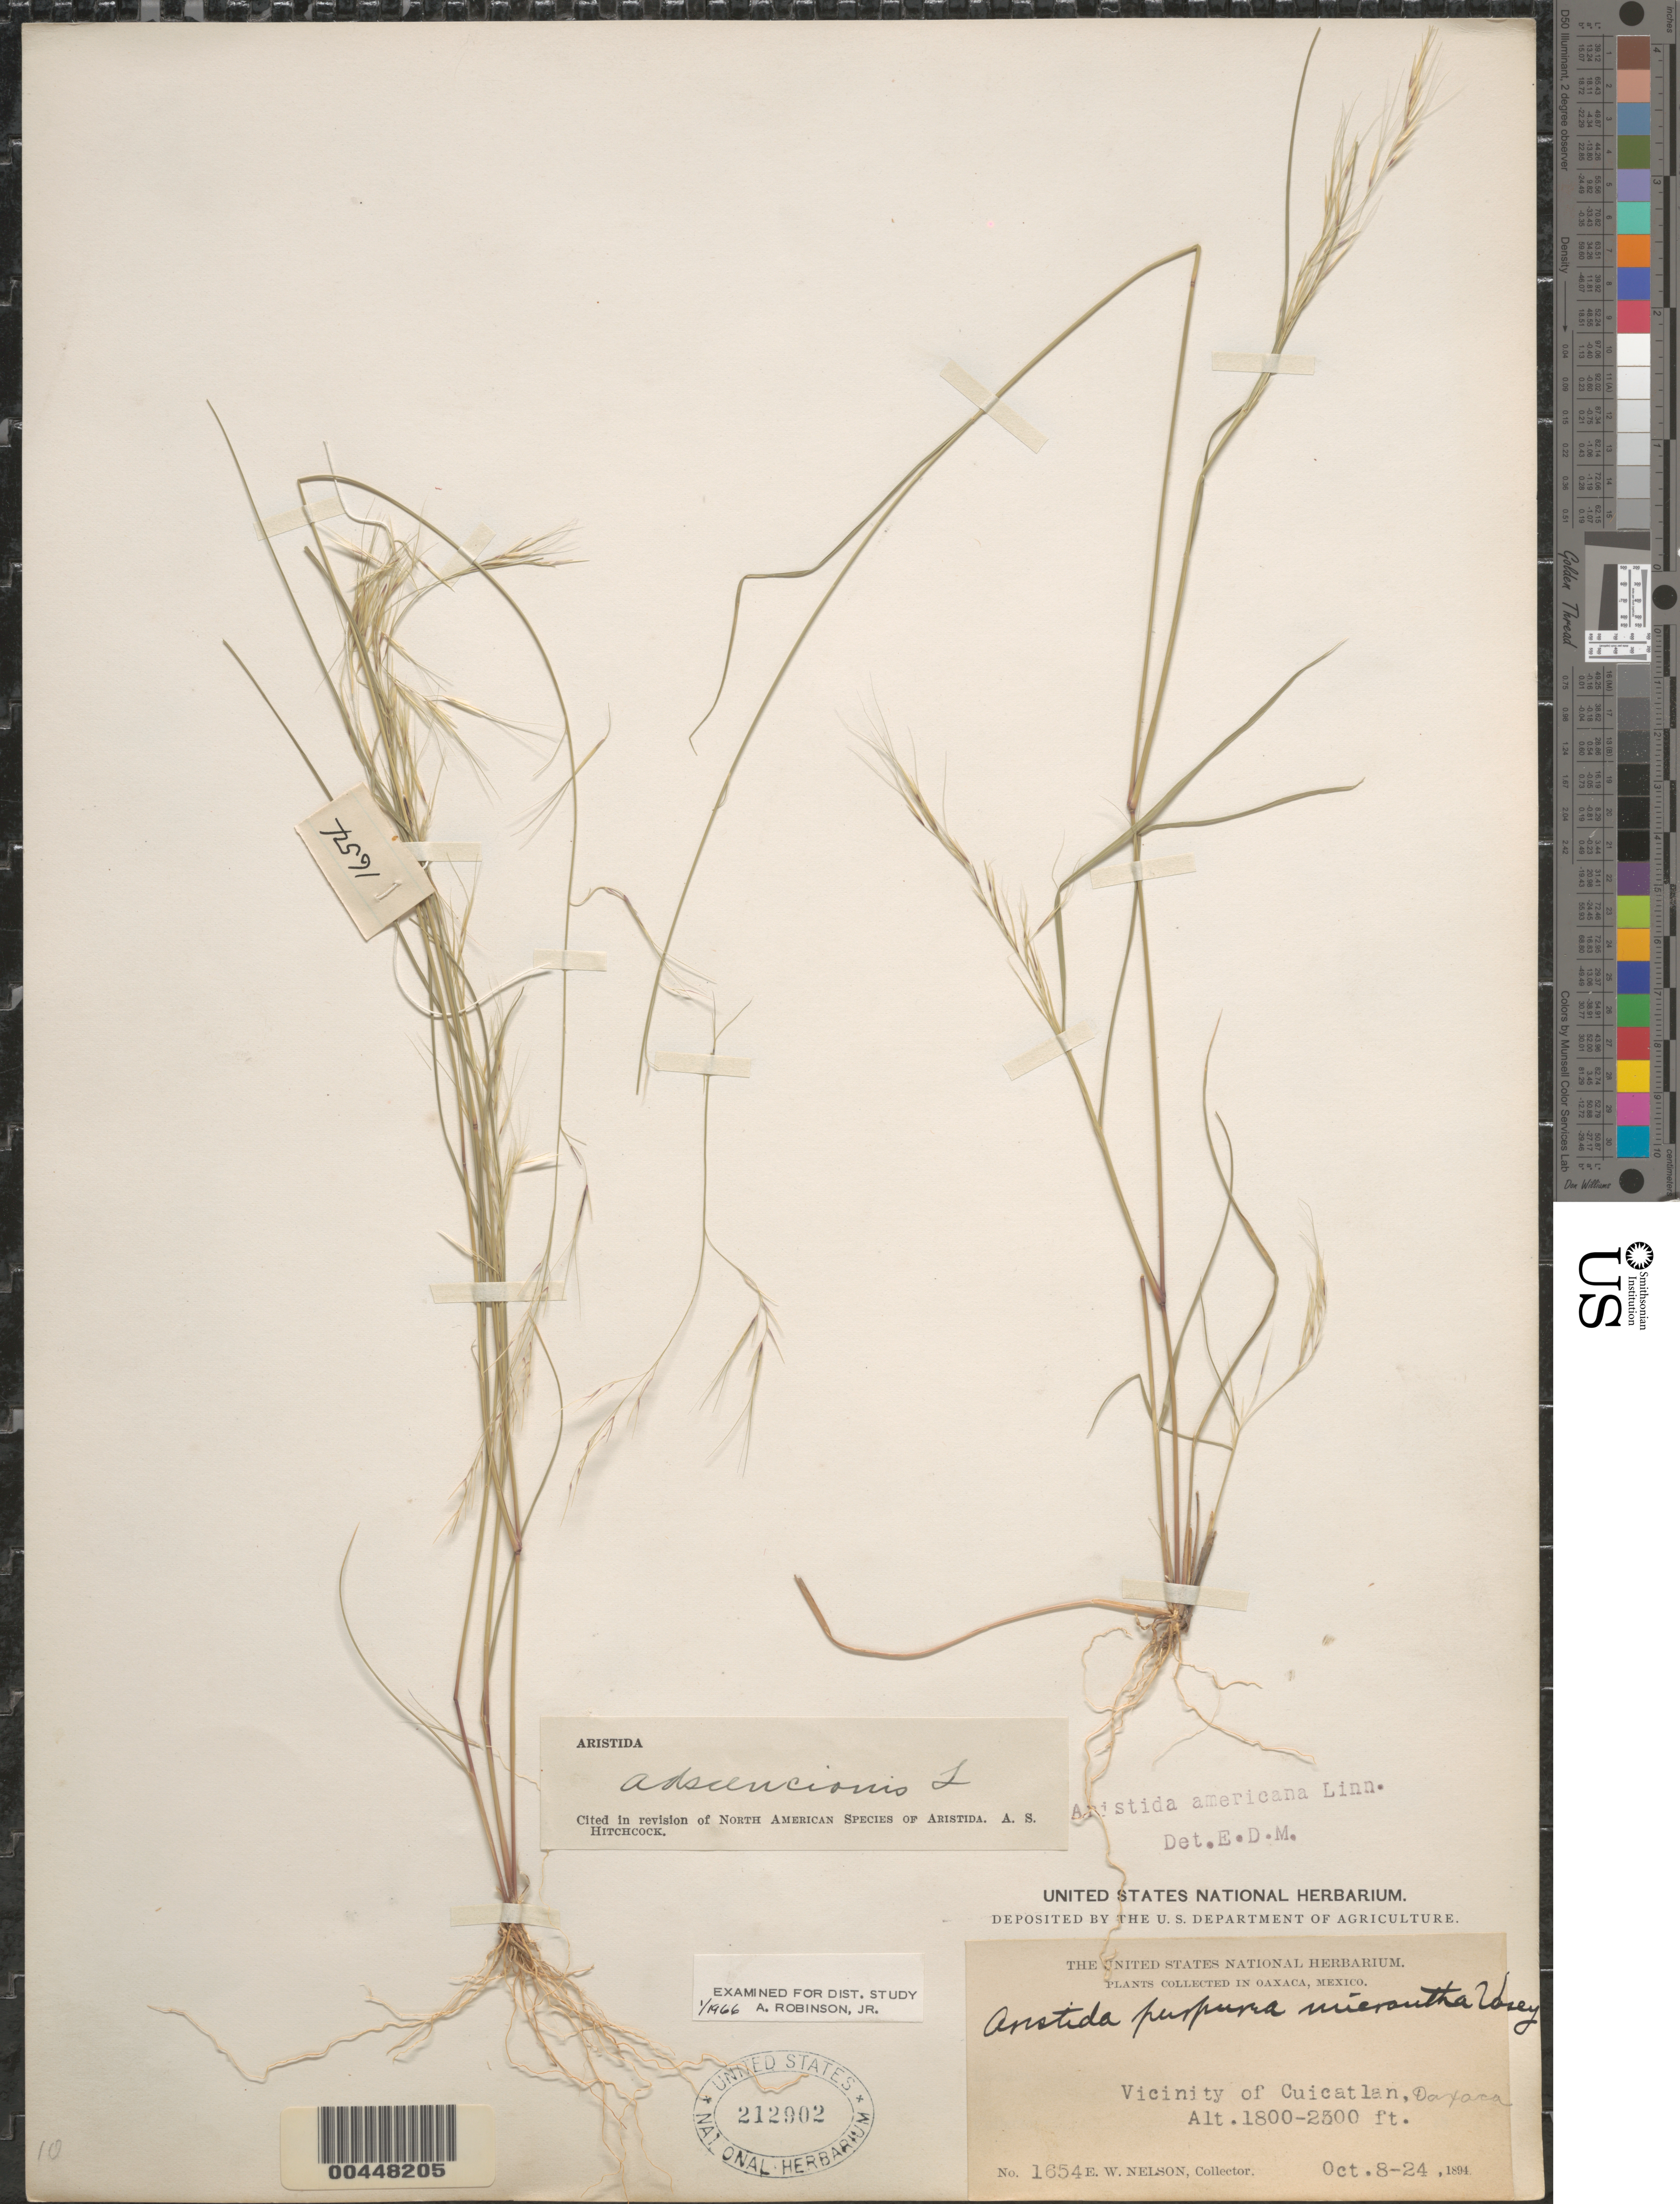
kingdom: Plantae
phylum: Tracheophyta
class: Liliopsida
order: Poales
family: Poaceae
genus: Aristida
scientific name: Aristida adscensionis var. nigrescens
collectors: E. W. Nelson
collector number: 1654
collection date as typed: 8 Oct 1894 to 24 Oct 1894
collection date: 1894-10-08/1894-10-24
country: Mexico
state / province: Oaxaca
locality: Vicinity of Cuicatlan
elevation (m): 549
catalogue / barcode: US 212902